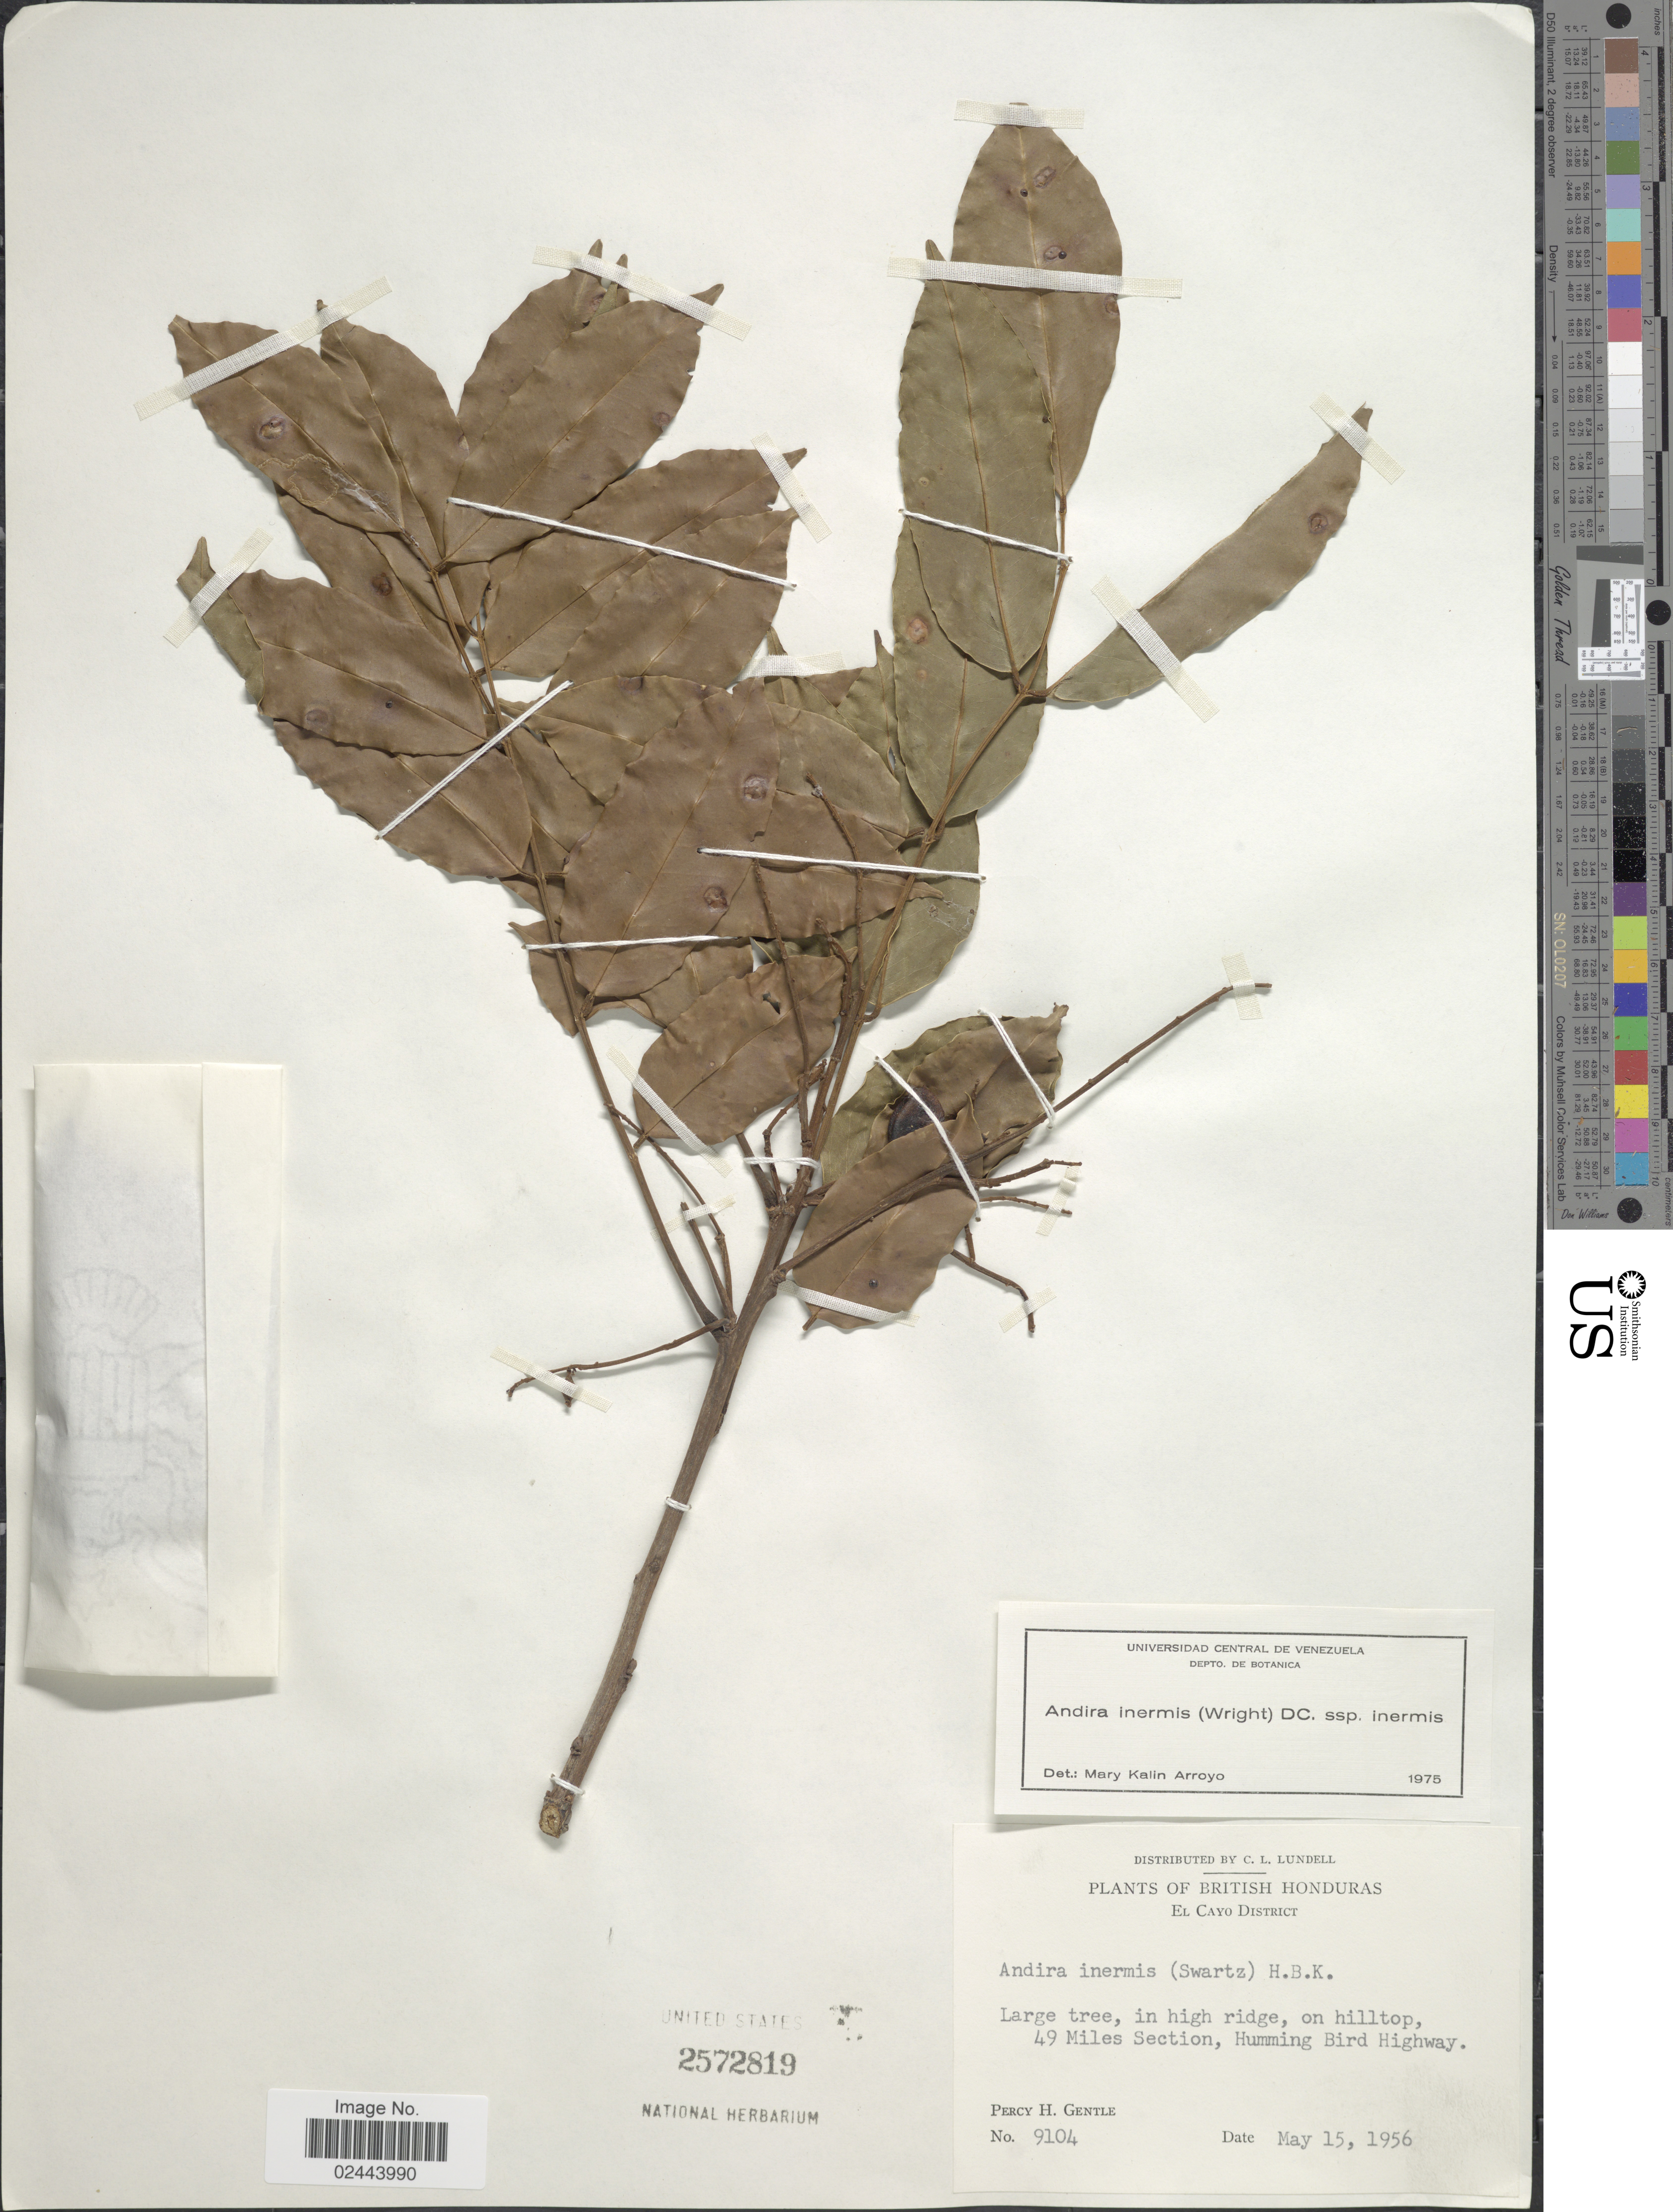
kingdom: Plantae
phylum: Tracheophyta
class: Magnoliopsida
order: Fabales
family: Fabaceae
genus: Andira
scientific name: Andira inermis subsp. inermis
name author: (W. Wright) Kunth ex DC.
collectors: P. H. Gentle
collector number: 9104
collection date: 1956-05-15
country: Belize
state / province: Cayo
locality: British Honduras, El Cayo District, in high ridge, on hilltop, 49 Miles Section, Humming Bird Highway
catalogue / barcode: US 2572819